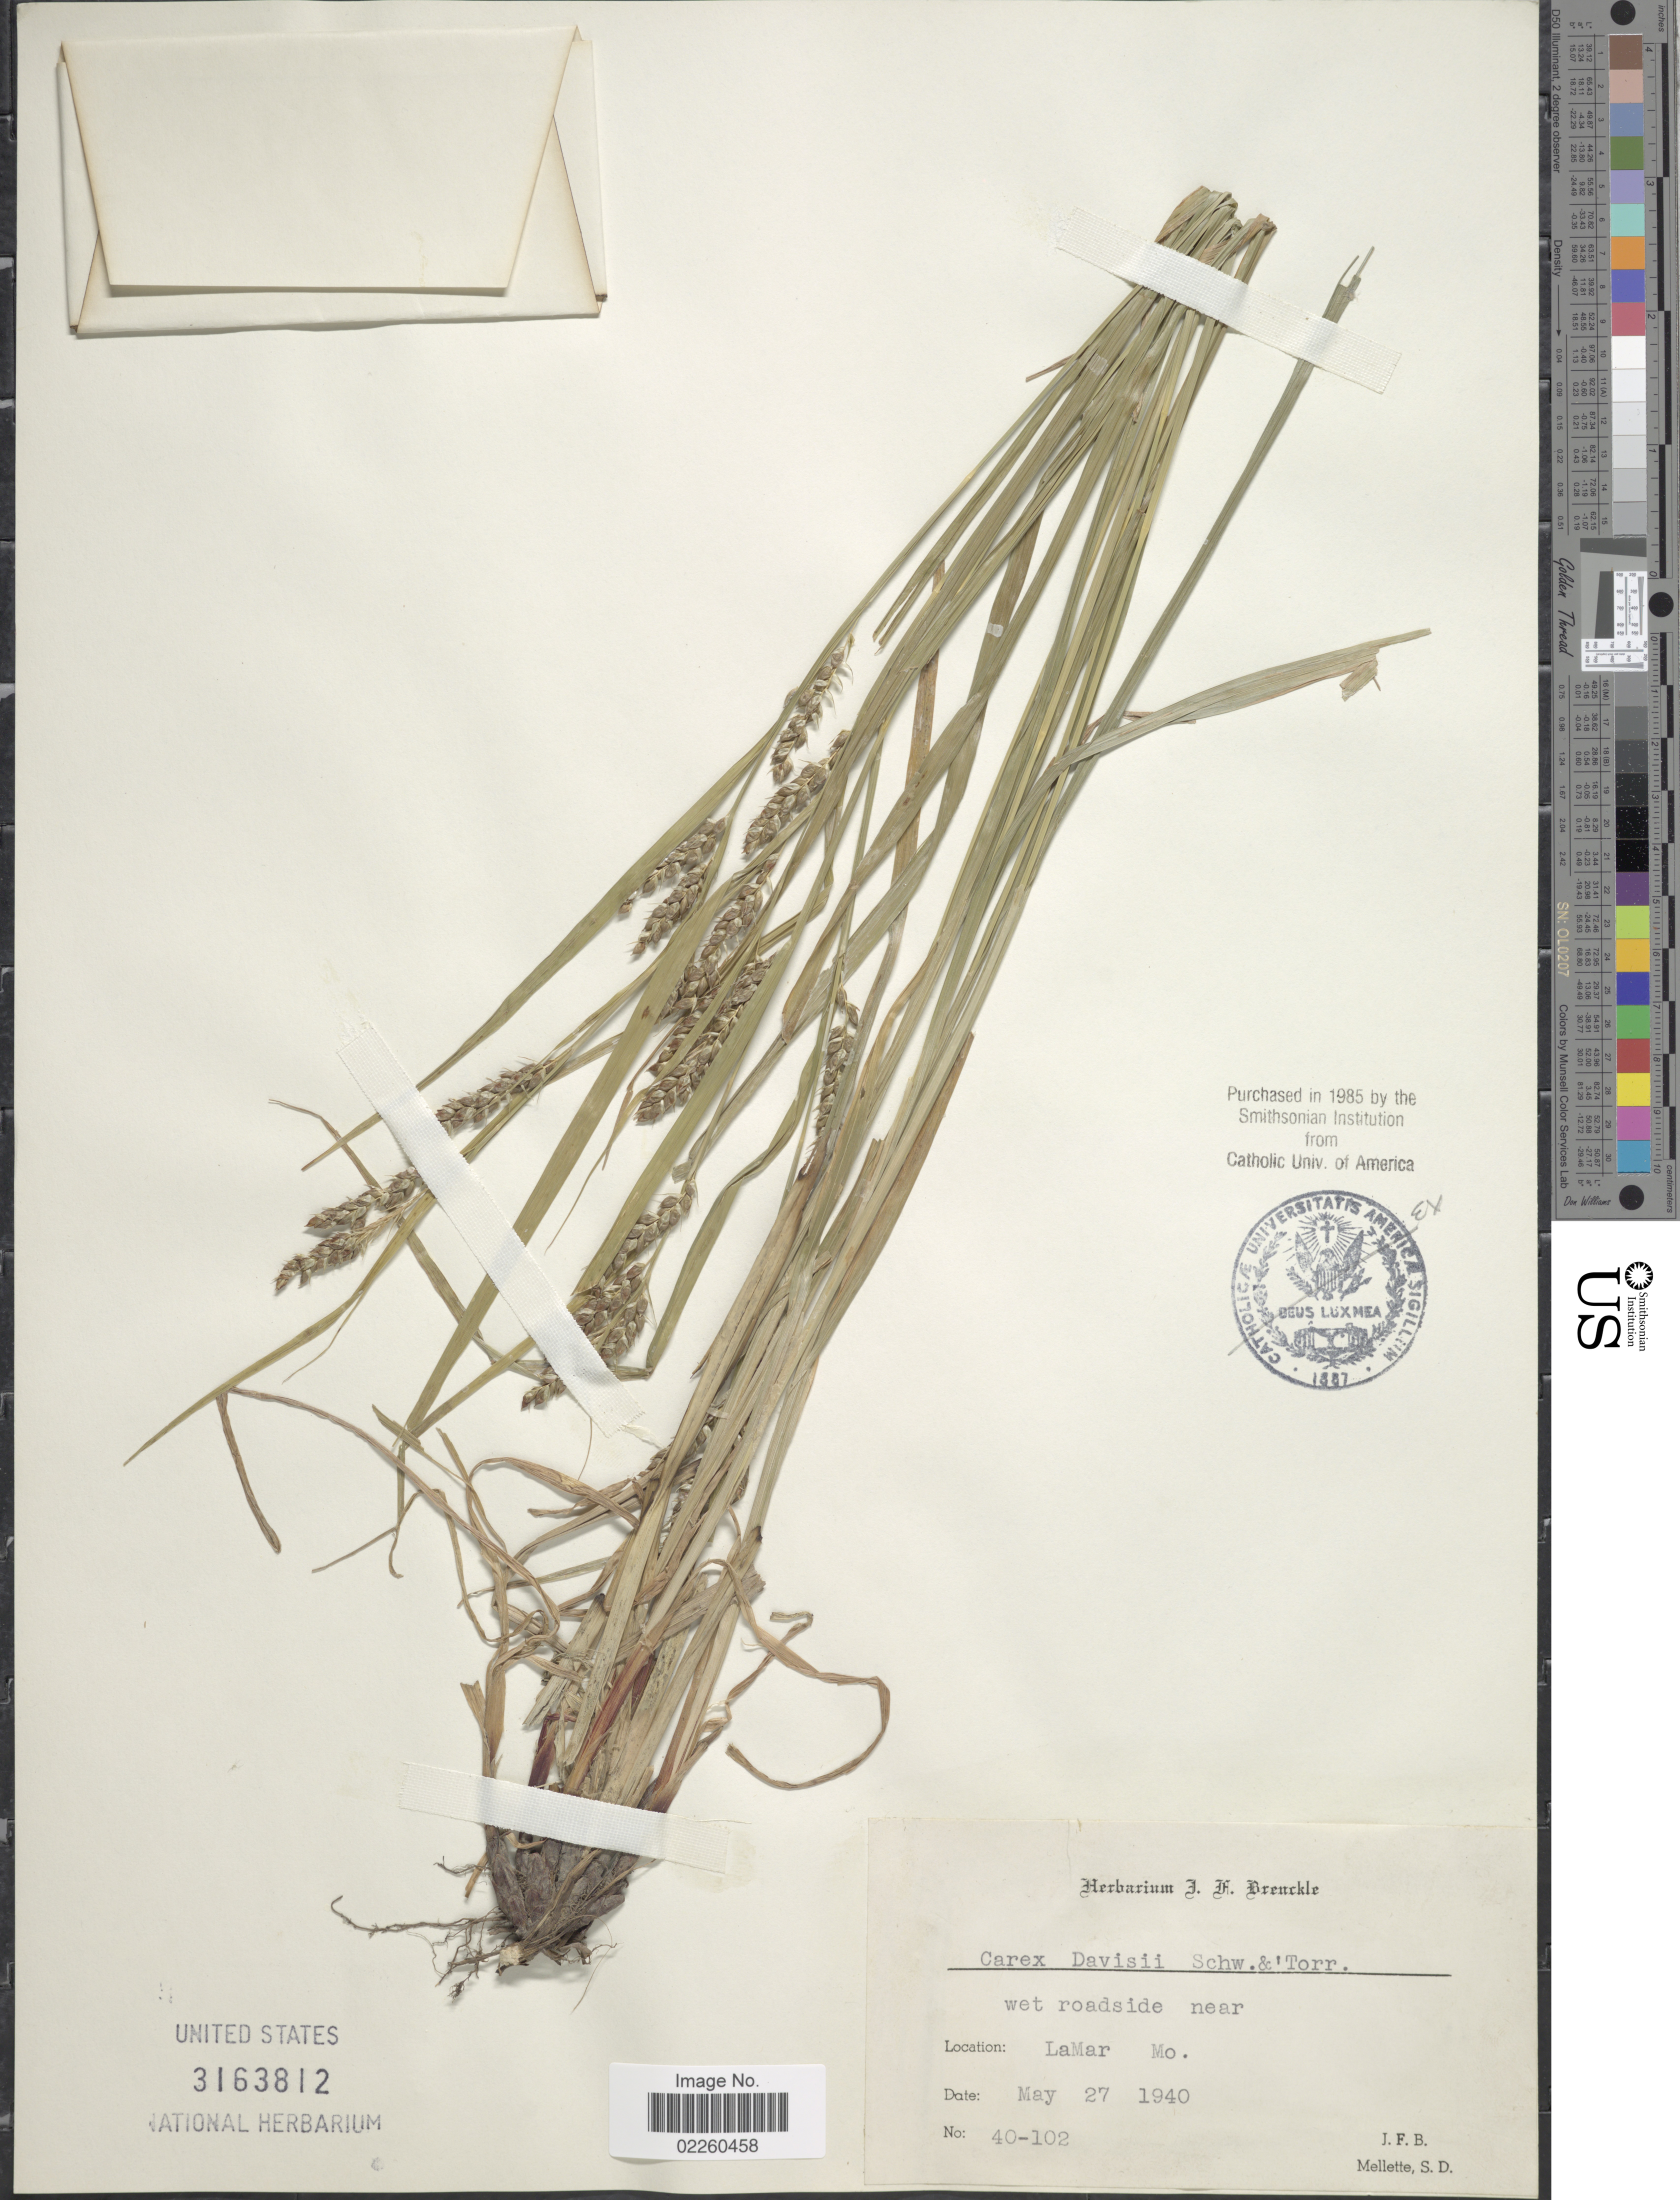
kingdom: Plantae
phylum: Tracheophyta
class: Liliopsida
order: Poales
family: Cyperaceae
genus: Carex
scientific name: Carex davisii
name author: Schwein. & Torr.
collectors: J. Brenckle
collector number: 40-102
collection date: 1940-05-27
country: United States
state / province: Missouri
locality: Wet roadside near LaMar Mo.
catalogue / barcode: US 3163812